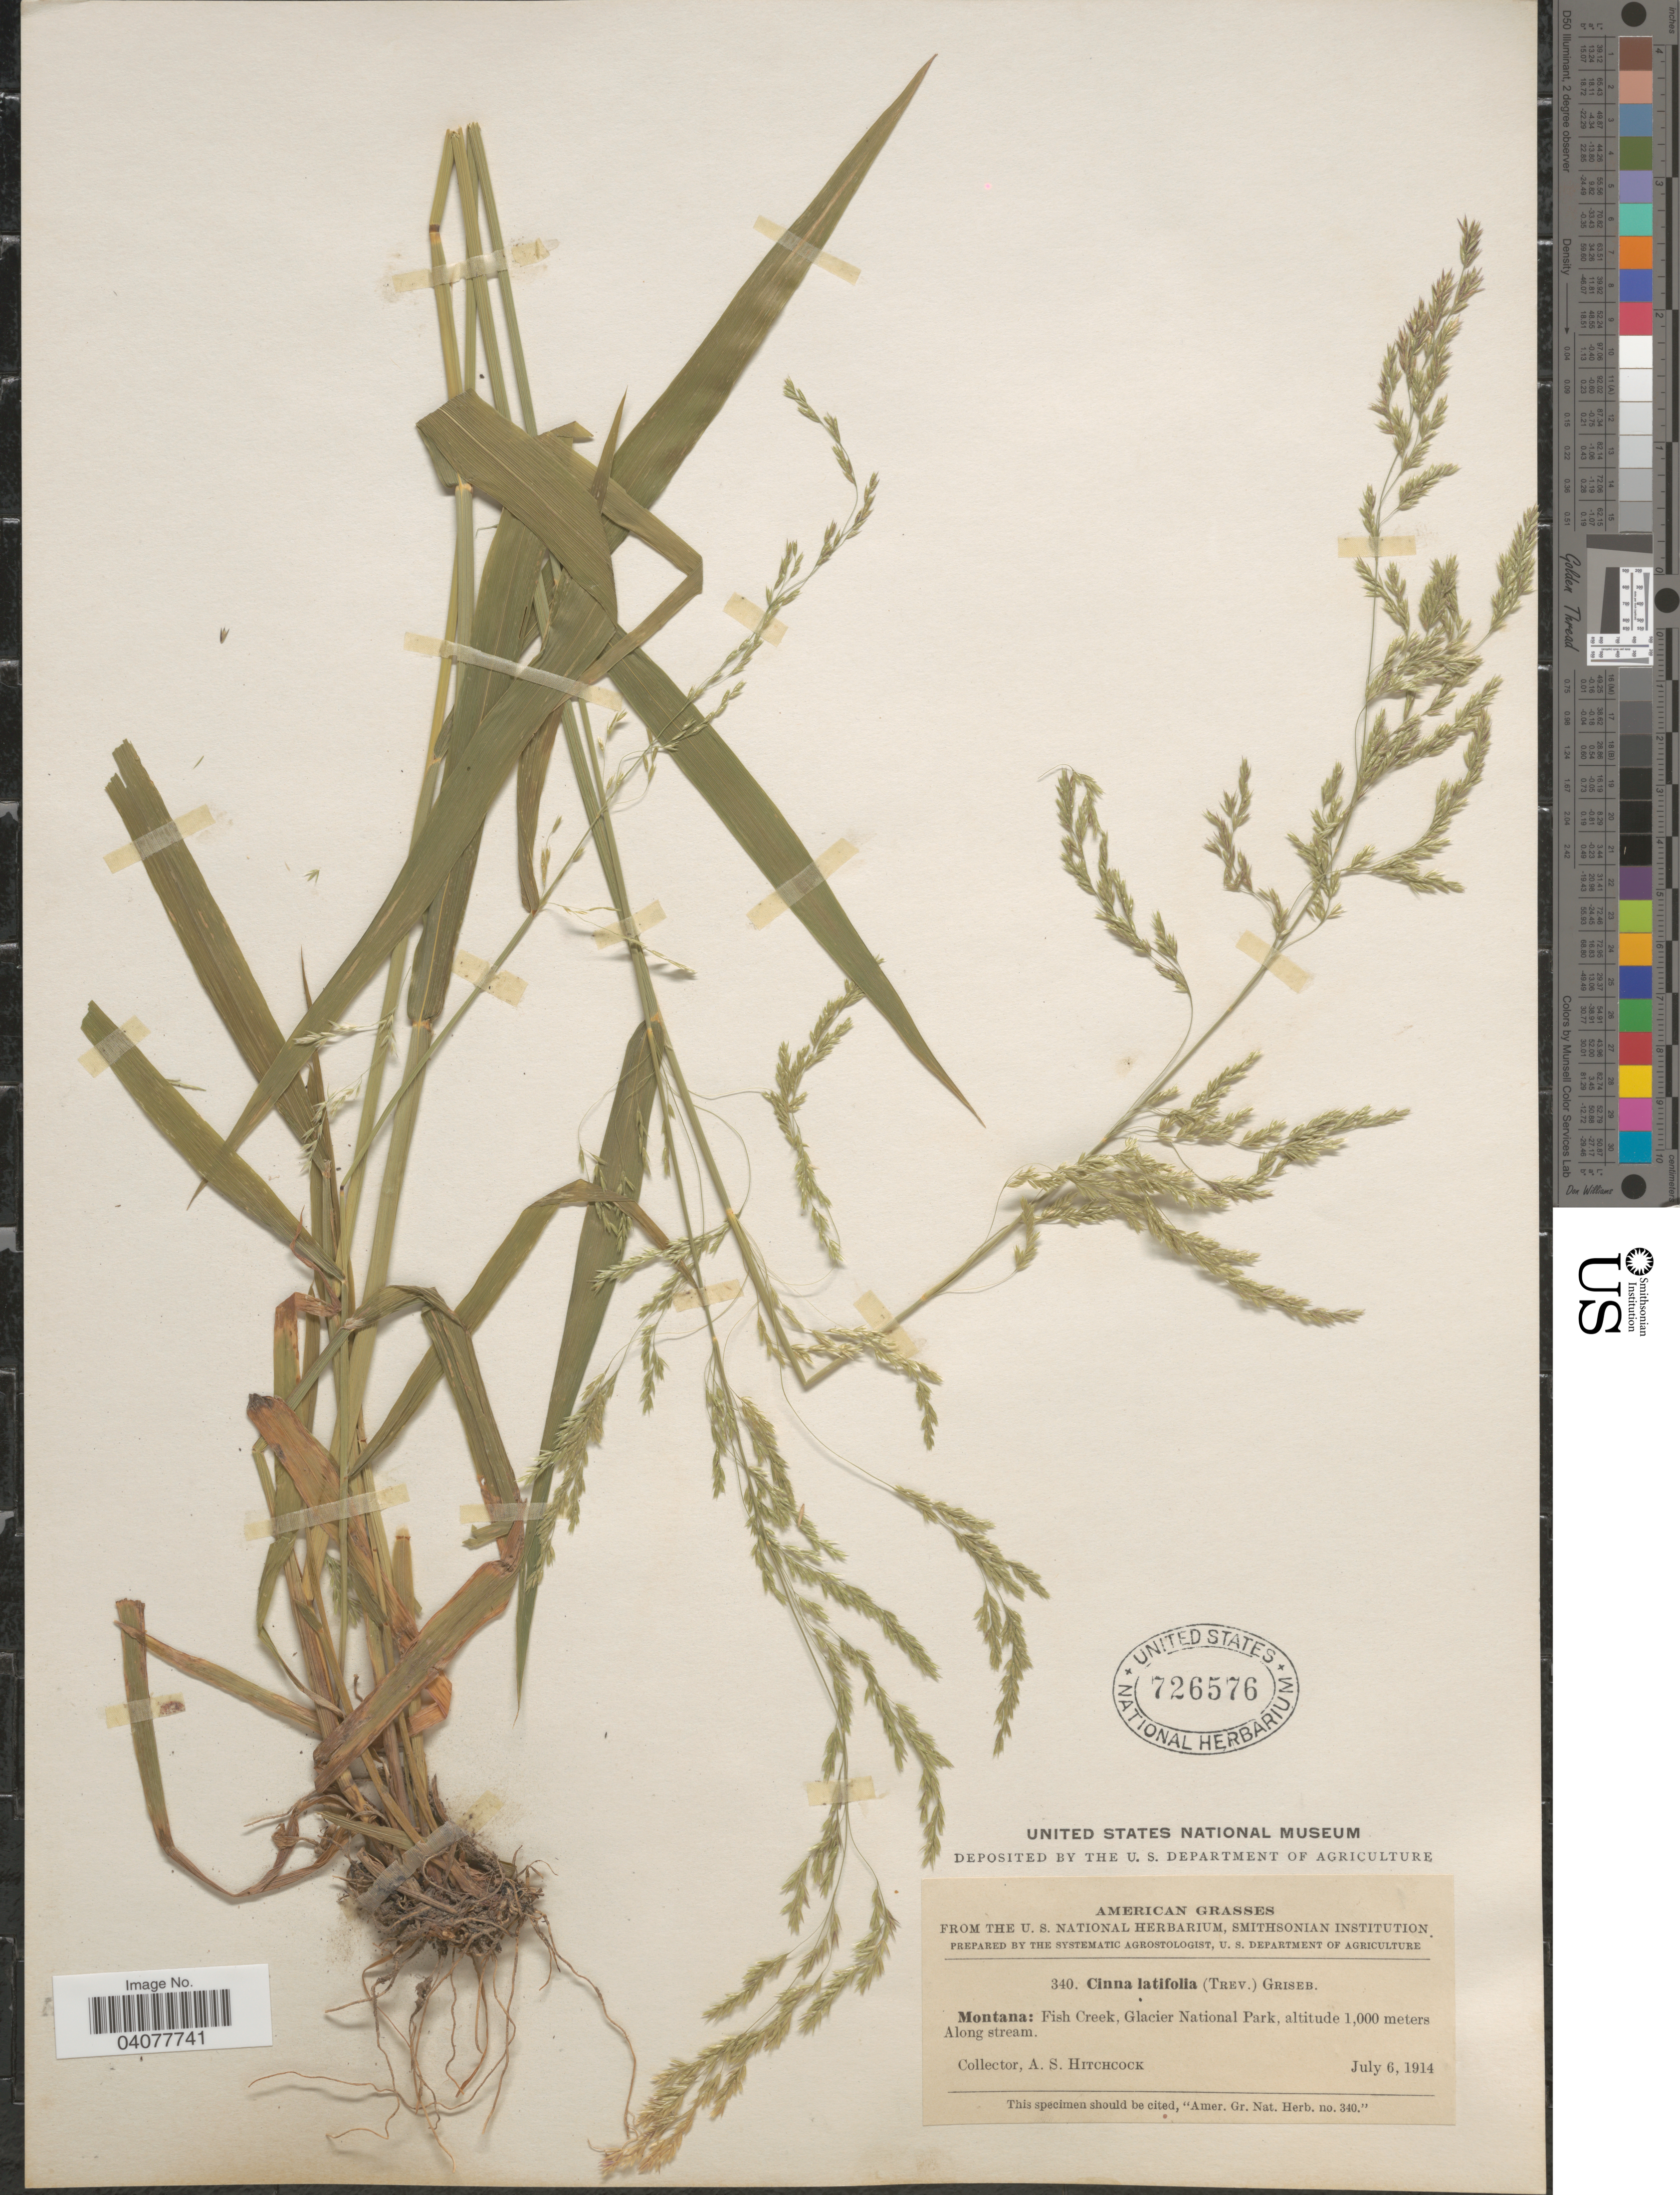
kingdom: Plantae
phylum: Tracheophyta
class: Liliopsida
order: Poales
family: Poaceae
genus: Cinna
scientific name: Cinna latifolia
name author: (Trevir. ex Goeppert) Griseb.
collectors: A. S. Hitchcock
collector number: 340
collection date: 1914-07-06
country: United States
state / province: Montana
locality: Fish Creek, Glacier National Park. Along stream.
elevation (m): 1000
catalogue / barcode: US 726576